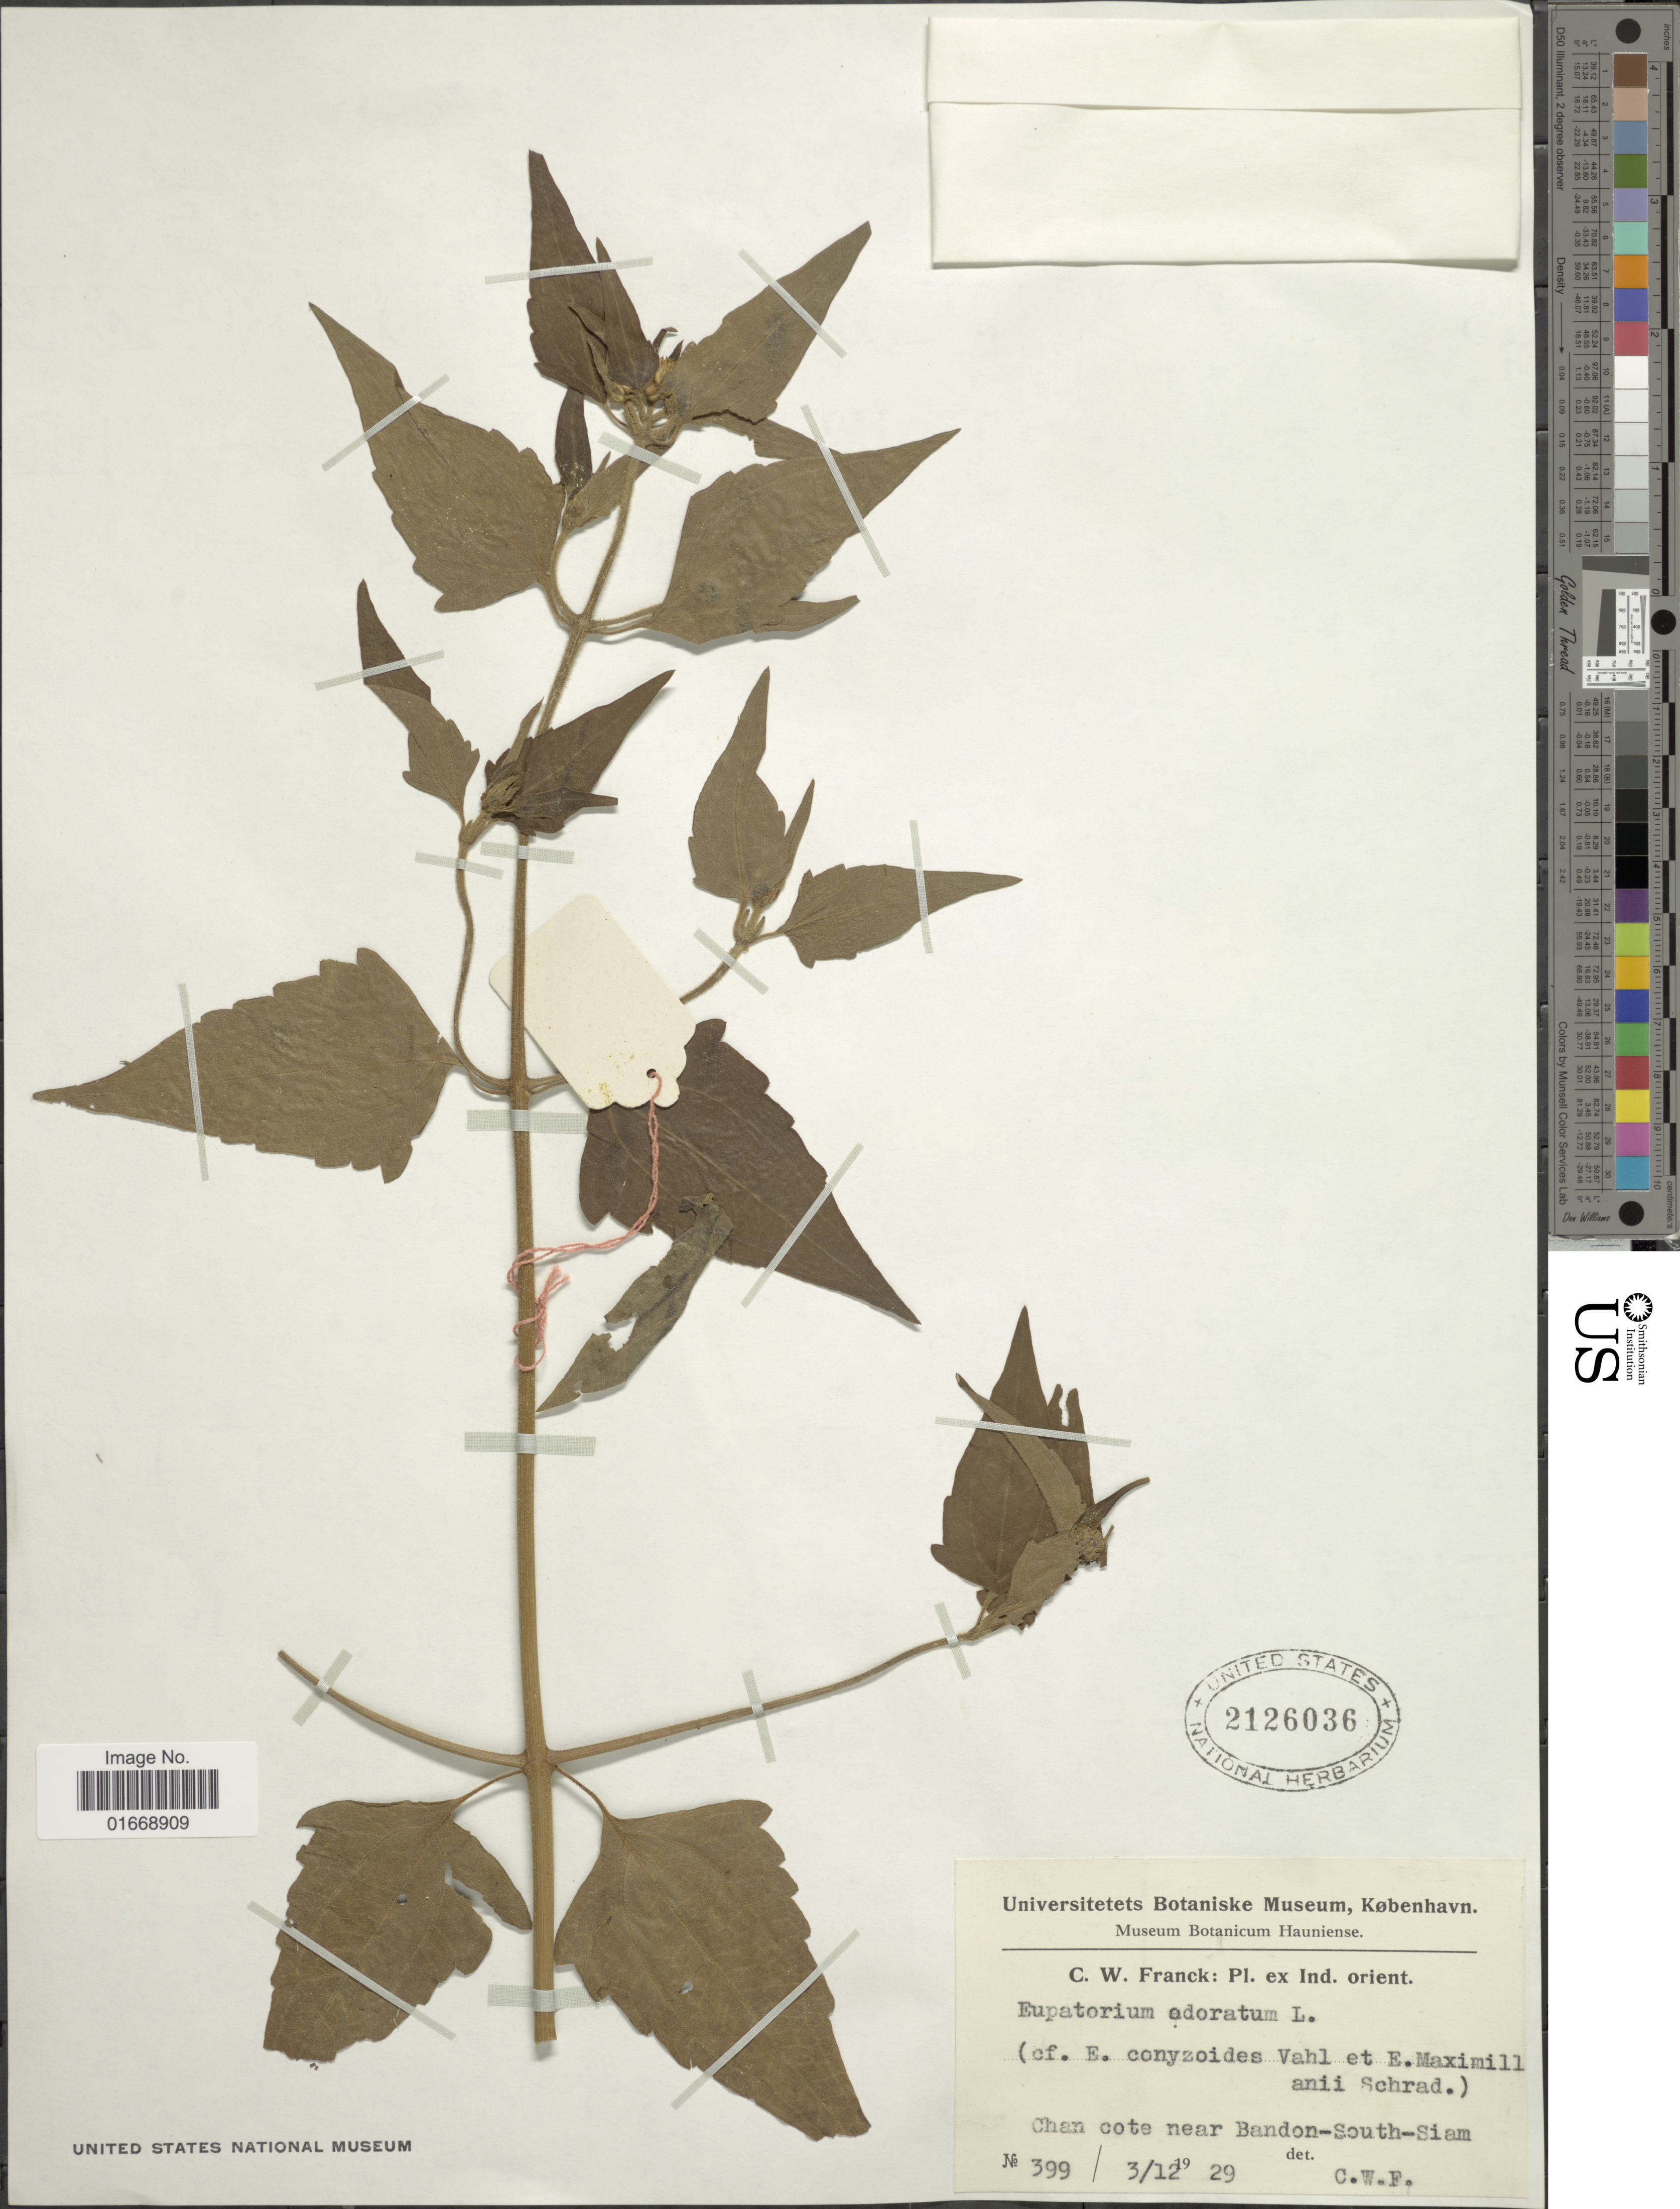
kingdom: Plantae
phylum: Tracheophyta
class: Magnoliopsida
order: Asterales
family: Asteraceae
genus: Chromolaena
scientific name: Chromolaena odorata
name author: (L.) R.M. King & H. Rob.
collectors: C. Franck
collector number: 399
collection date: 1929-12-03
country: Thailand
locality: Ind. orient., Chan cote near Bandon-South-Siam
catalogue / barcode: US 2126036